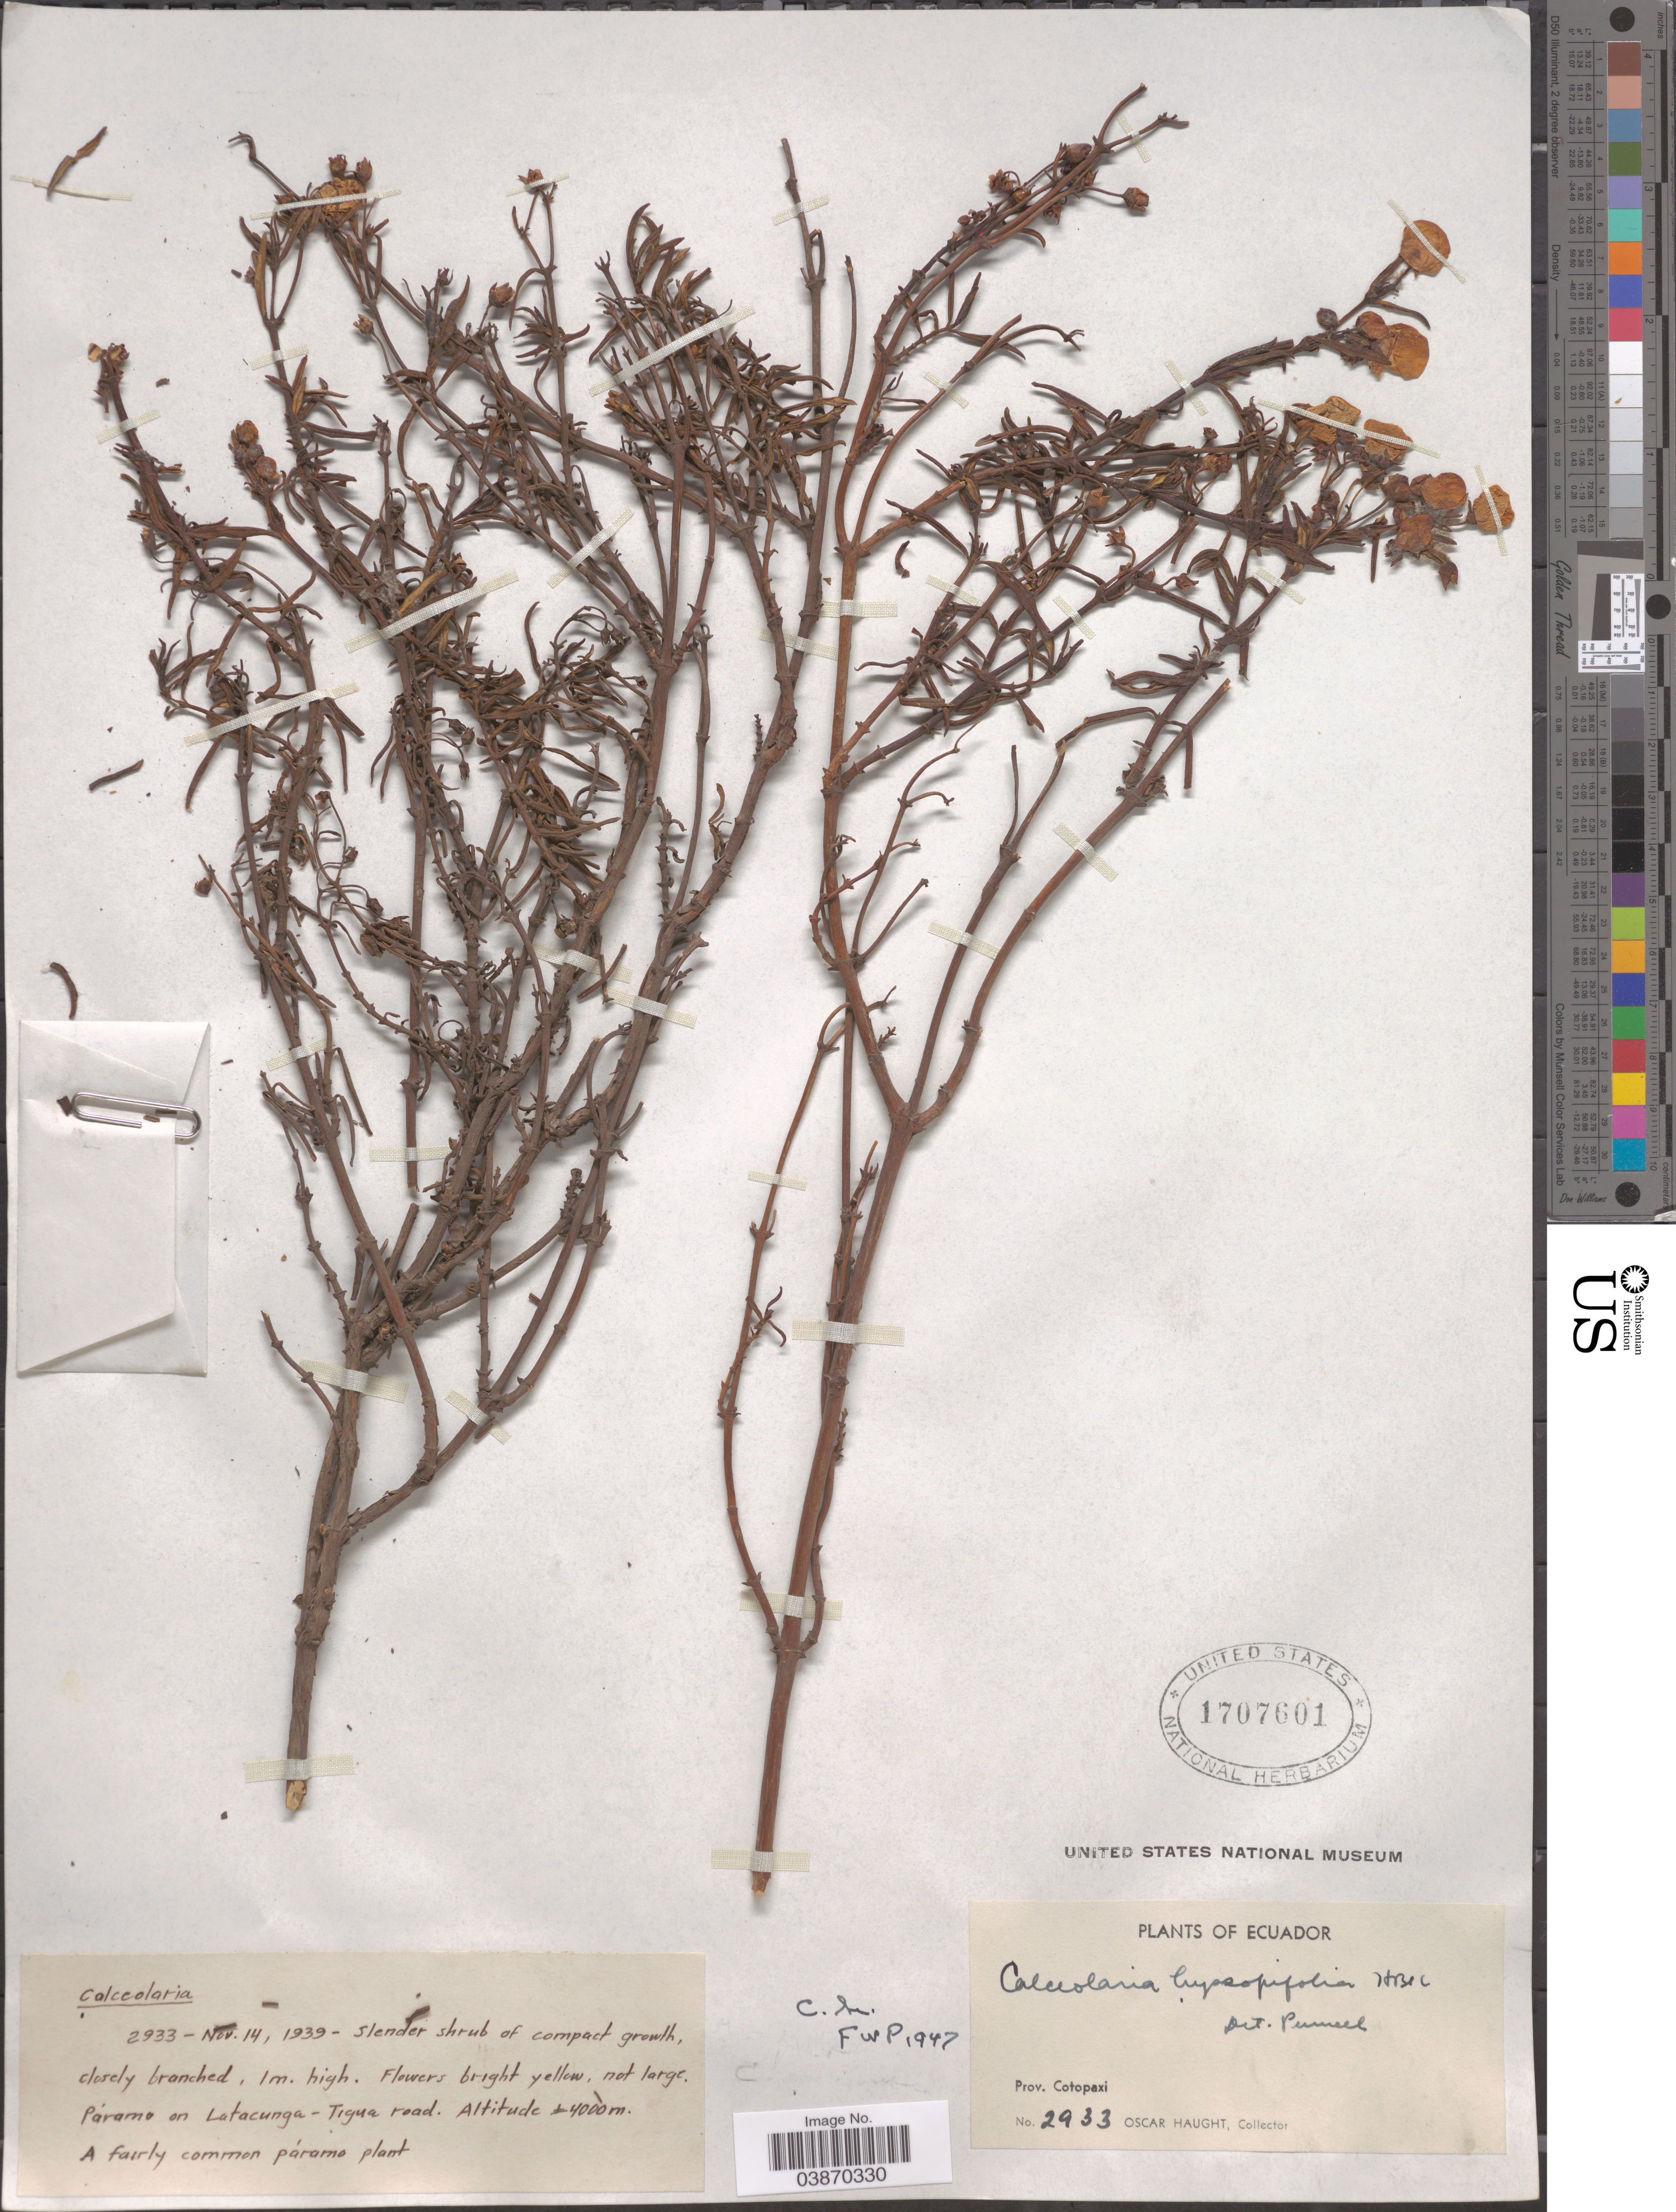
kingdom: Plantae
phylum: Tracheophyta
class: Magnoliopsida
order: Lamiales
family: Calceolariaceae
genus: Calceolaria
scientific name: Calceolaria hyssopifolia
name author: Kunth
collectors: O. L. Haught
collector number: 2933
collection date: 1939-11-14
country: Ecuador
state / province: Cotopaxi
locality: Paramo on Latacunga-Tigua road.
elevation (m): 4000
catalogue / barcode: US 1707601